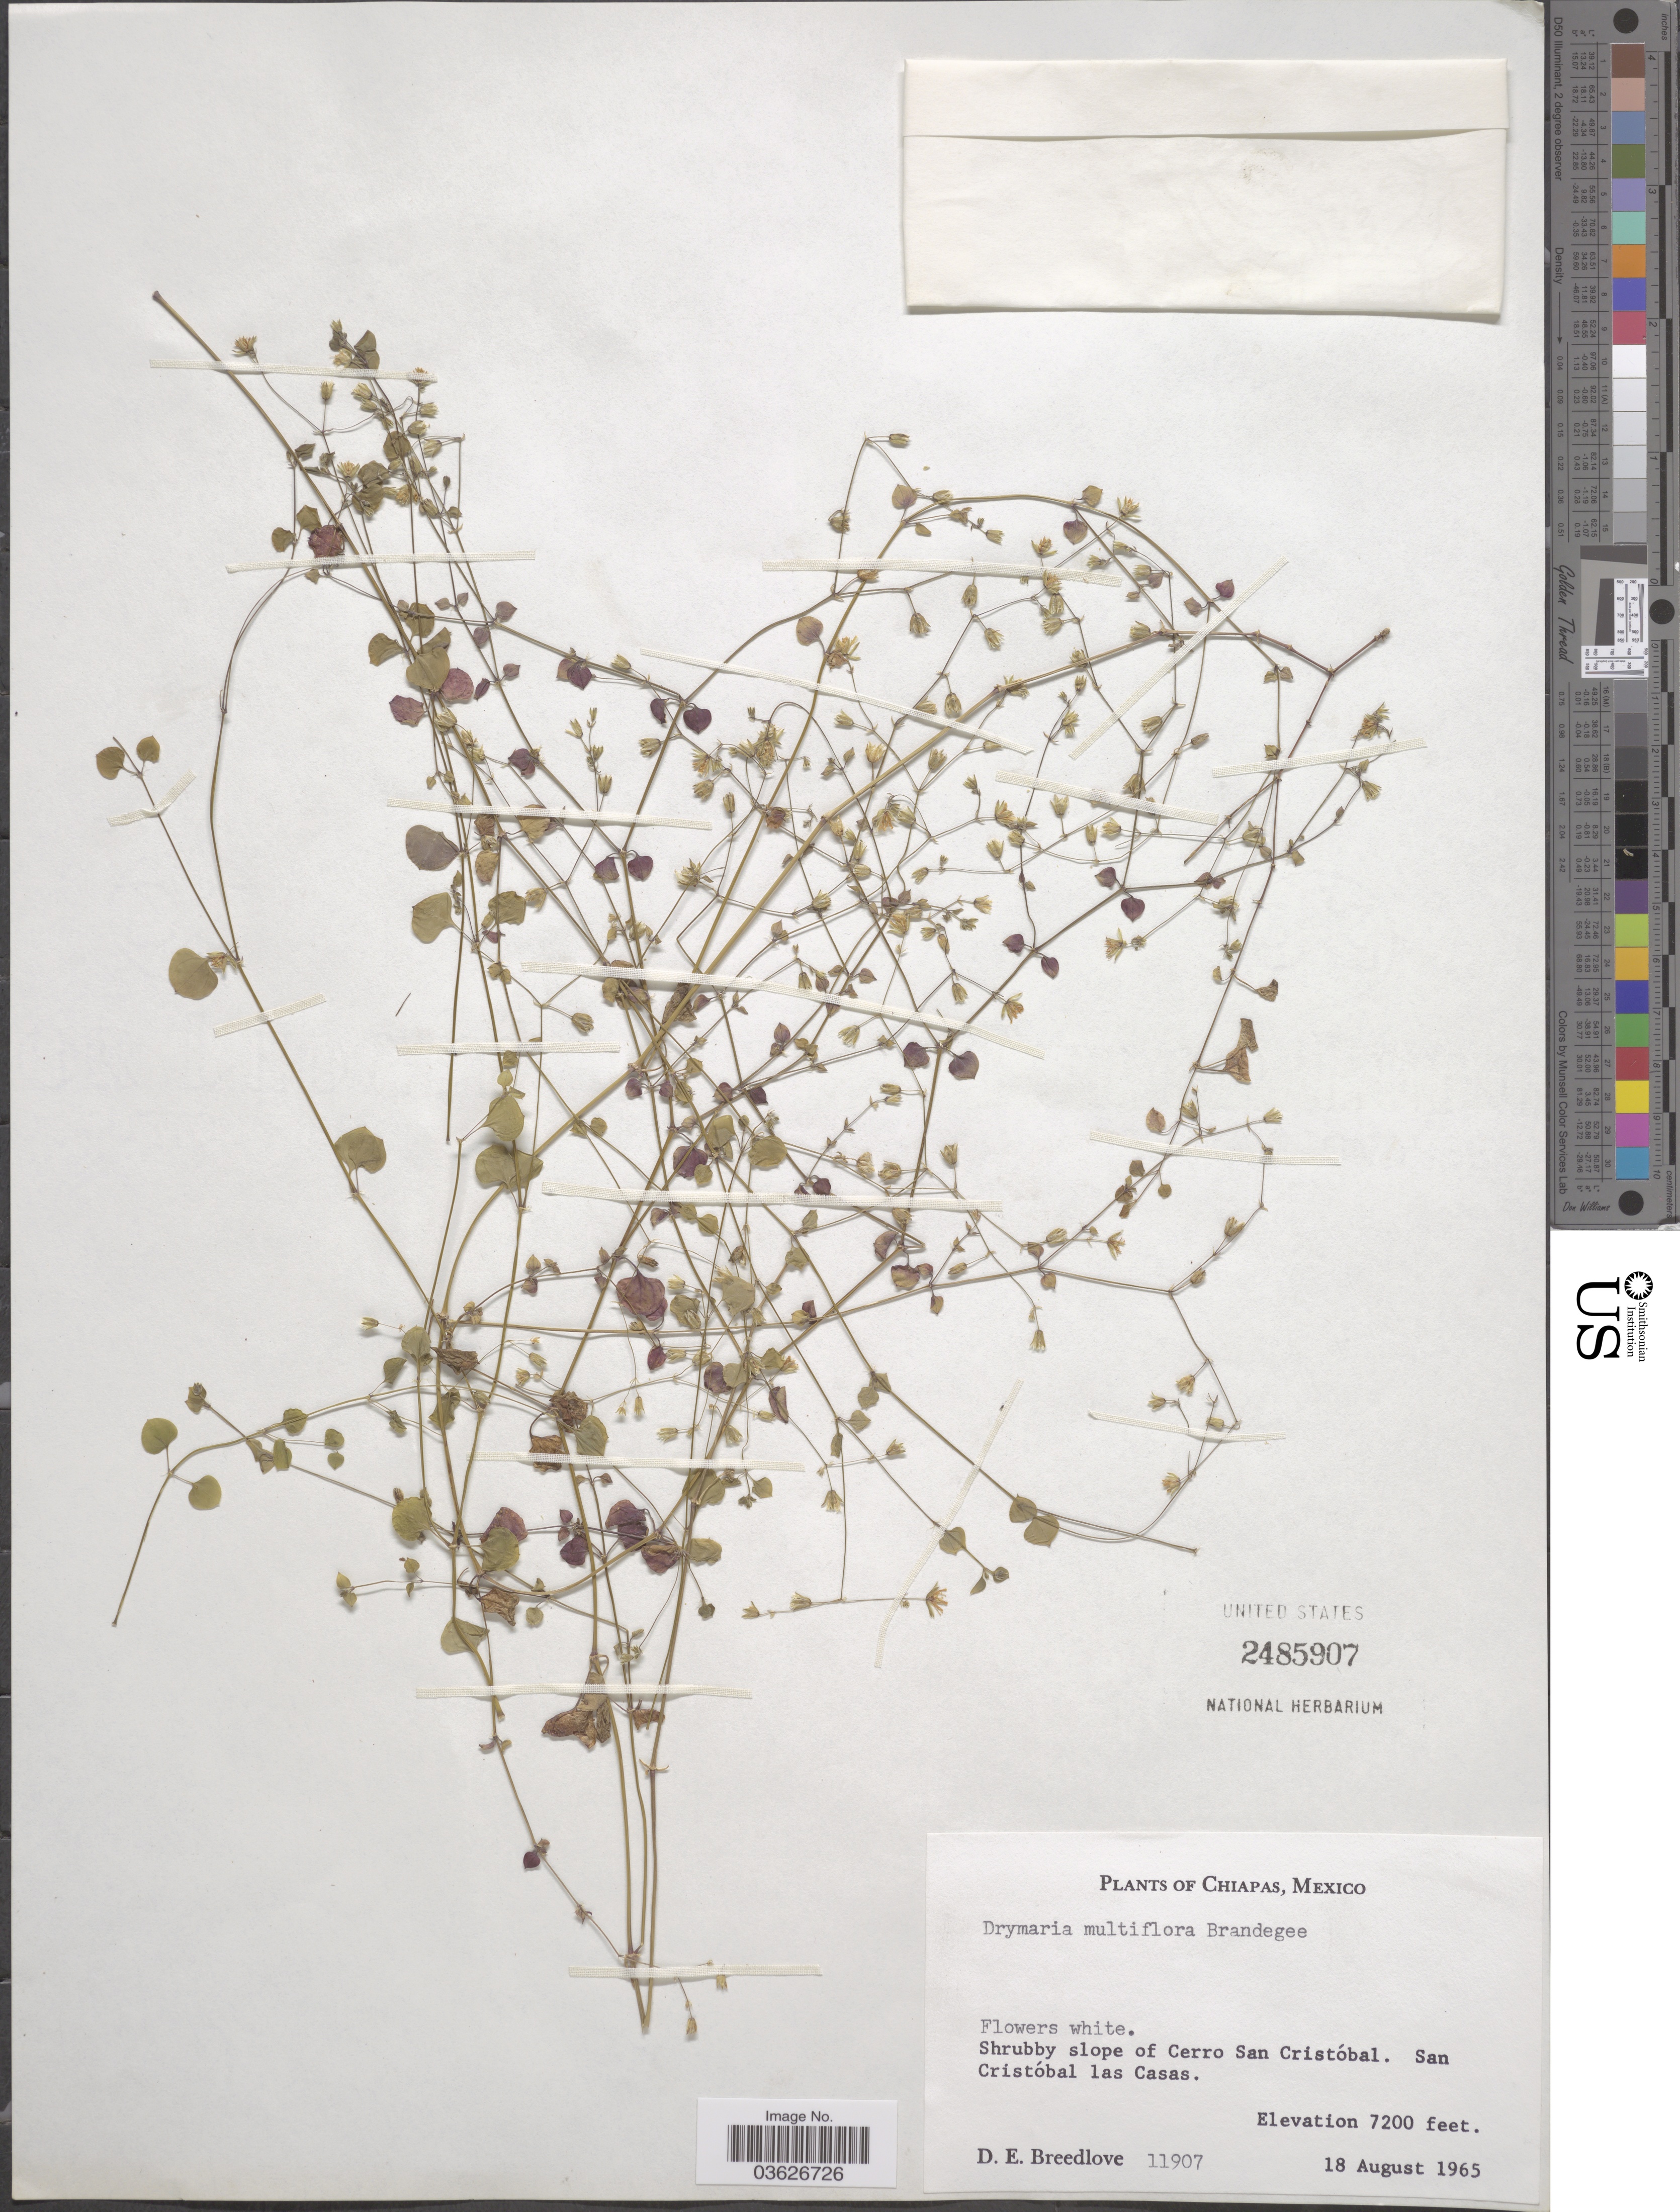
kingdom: Plantae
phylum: Tracheophyta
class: Magnoliopsida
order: Caryophyllales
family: Caryophyllaceae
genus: Drymaria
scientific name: Drymaria multiflora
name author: Brandegee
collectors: D. E. Breedlove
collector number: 11907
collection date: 1965-08-18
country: Mexico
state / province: Chiapas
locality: Shrubby slope of Cerro San Cristóbal. San Cristóbal las Casas.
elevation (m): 2195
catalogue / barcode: US 2485907